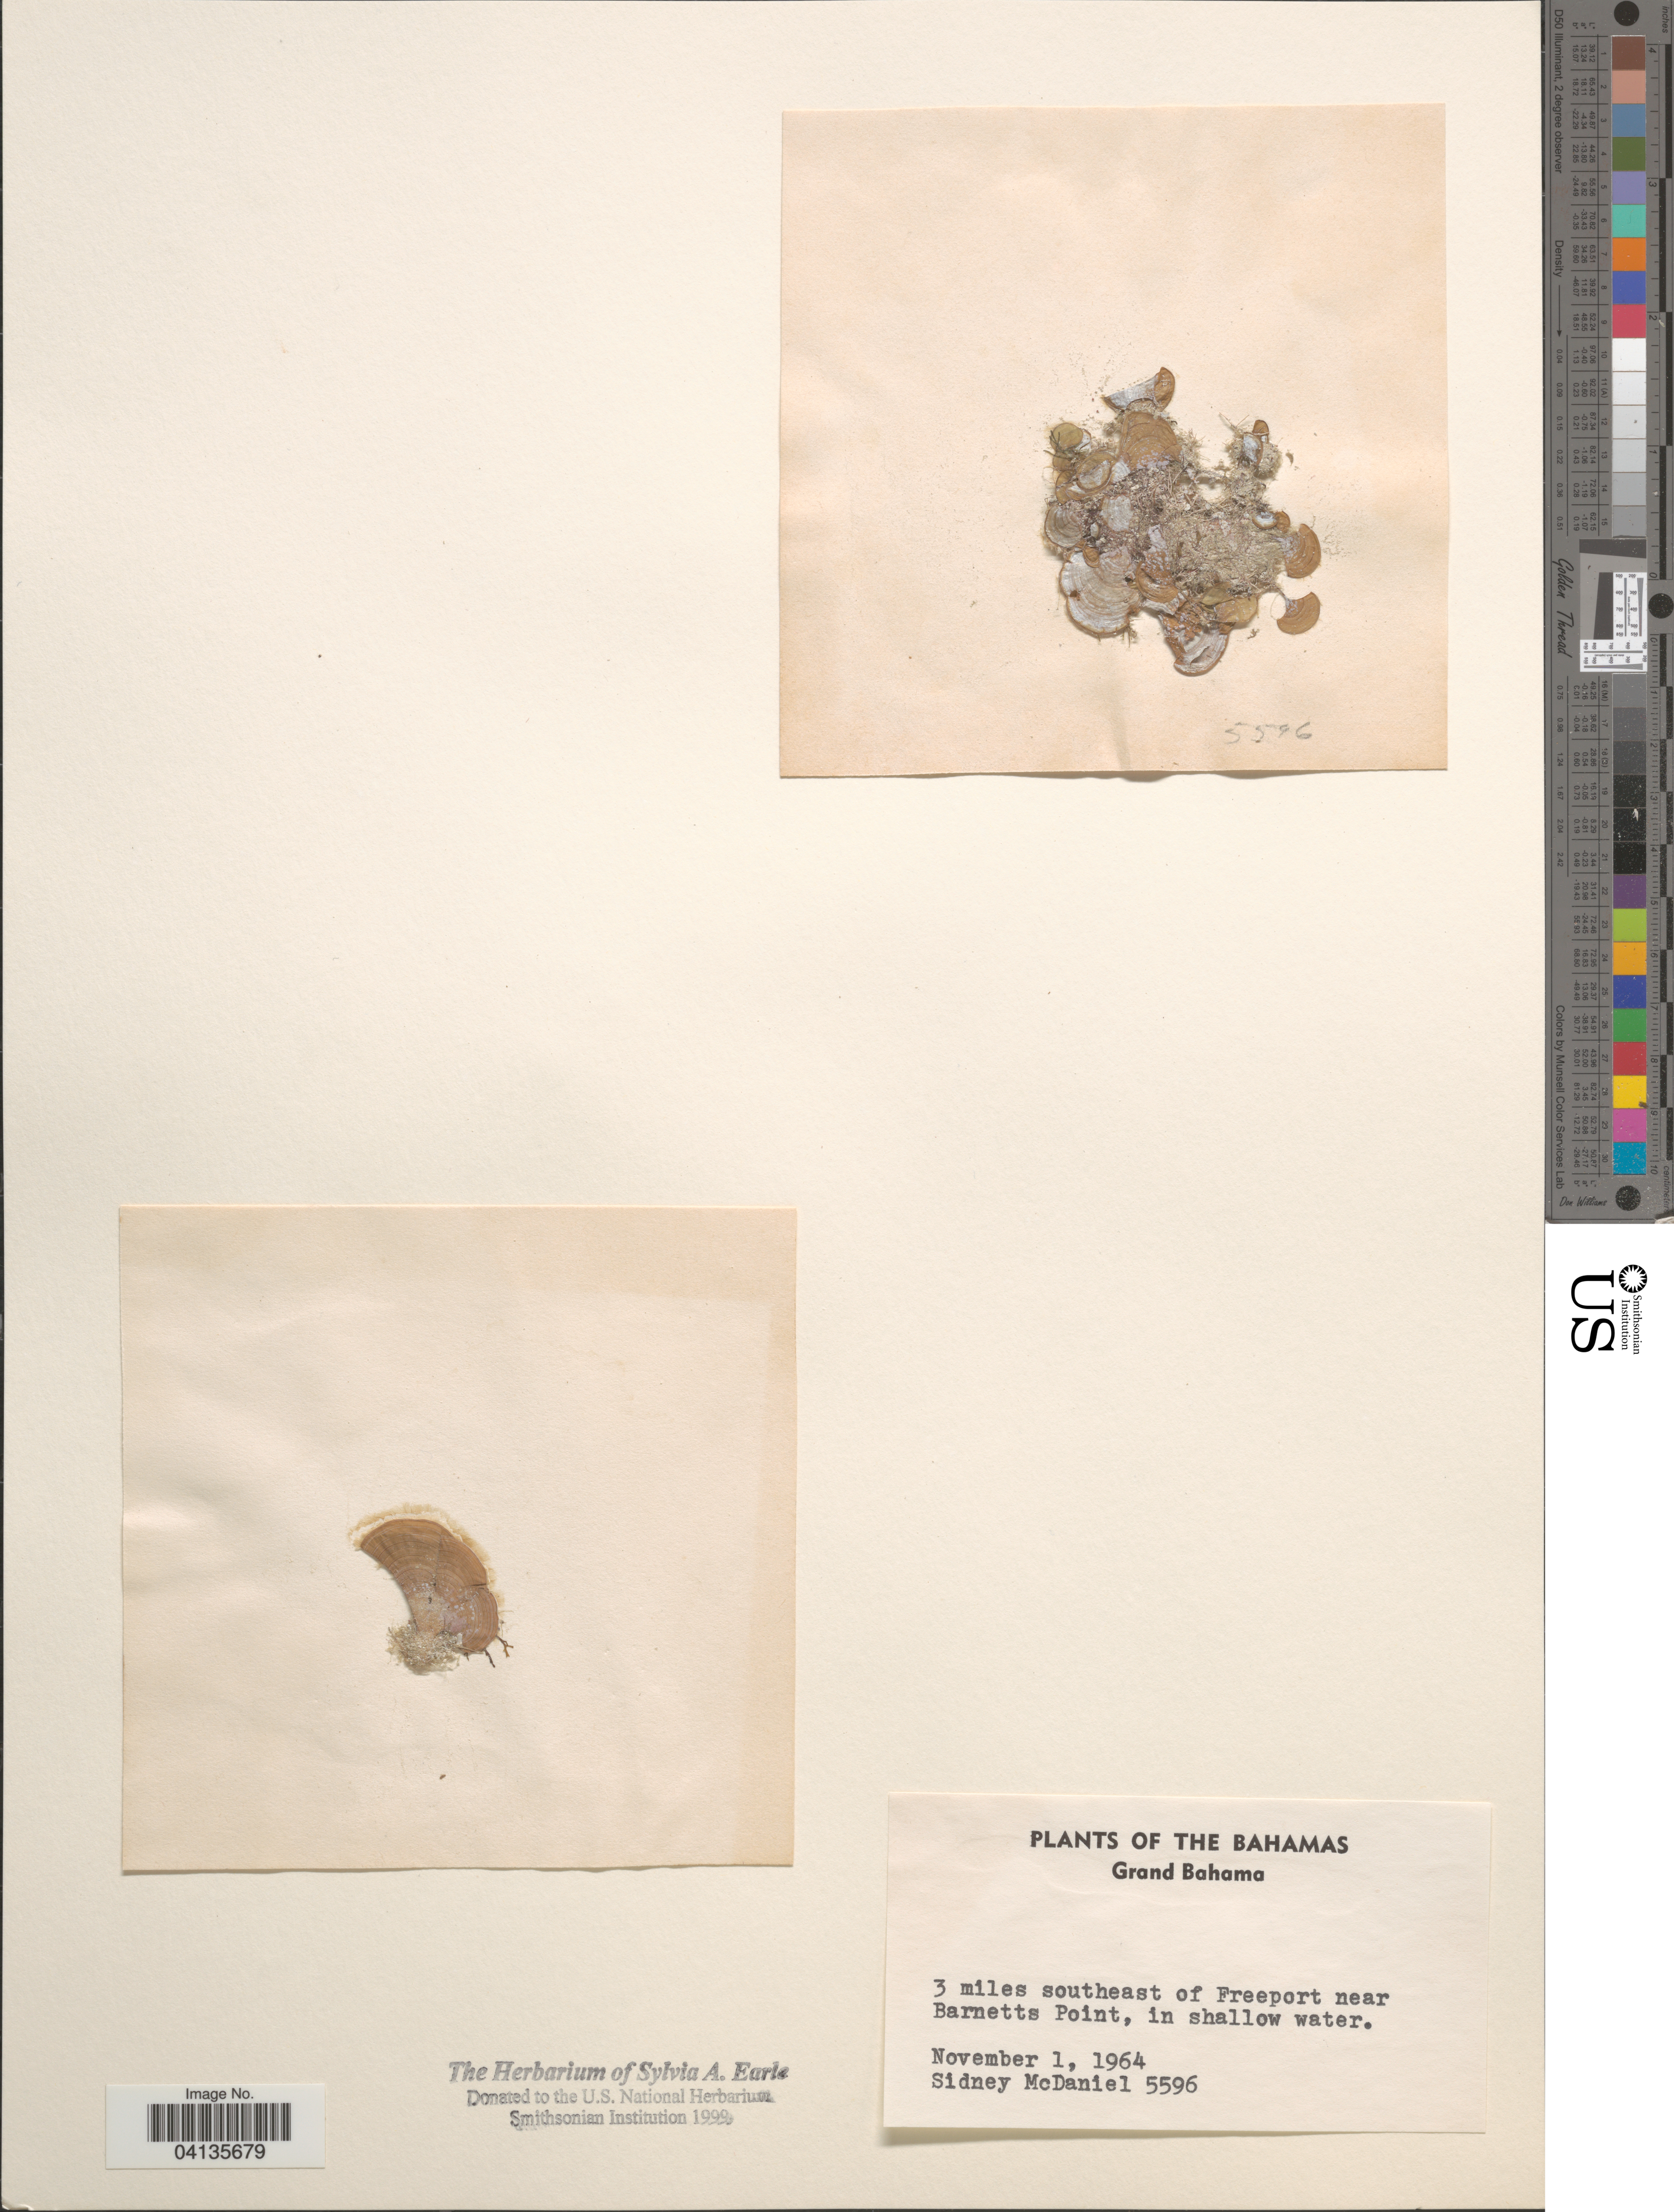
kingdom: Plantae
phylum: Rhodophyta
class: Florideophyceae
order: Corallinales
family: Corallinaceae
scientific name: Crustose Coralline Algae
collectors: S. McDaniel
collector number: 5596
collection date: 1964-11-01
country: Bahamas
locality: Grand Bahama. 3 miles southeast of Freeport near Barnetts Point, in shallow water.